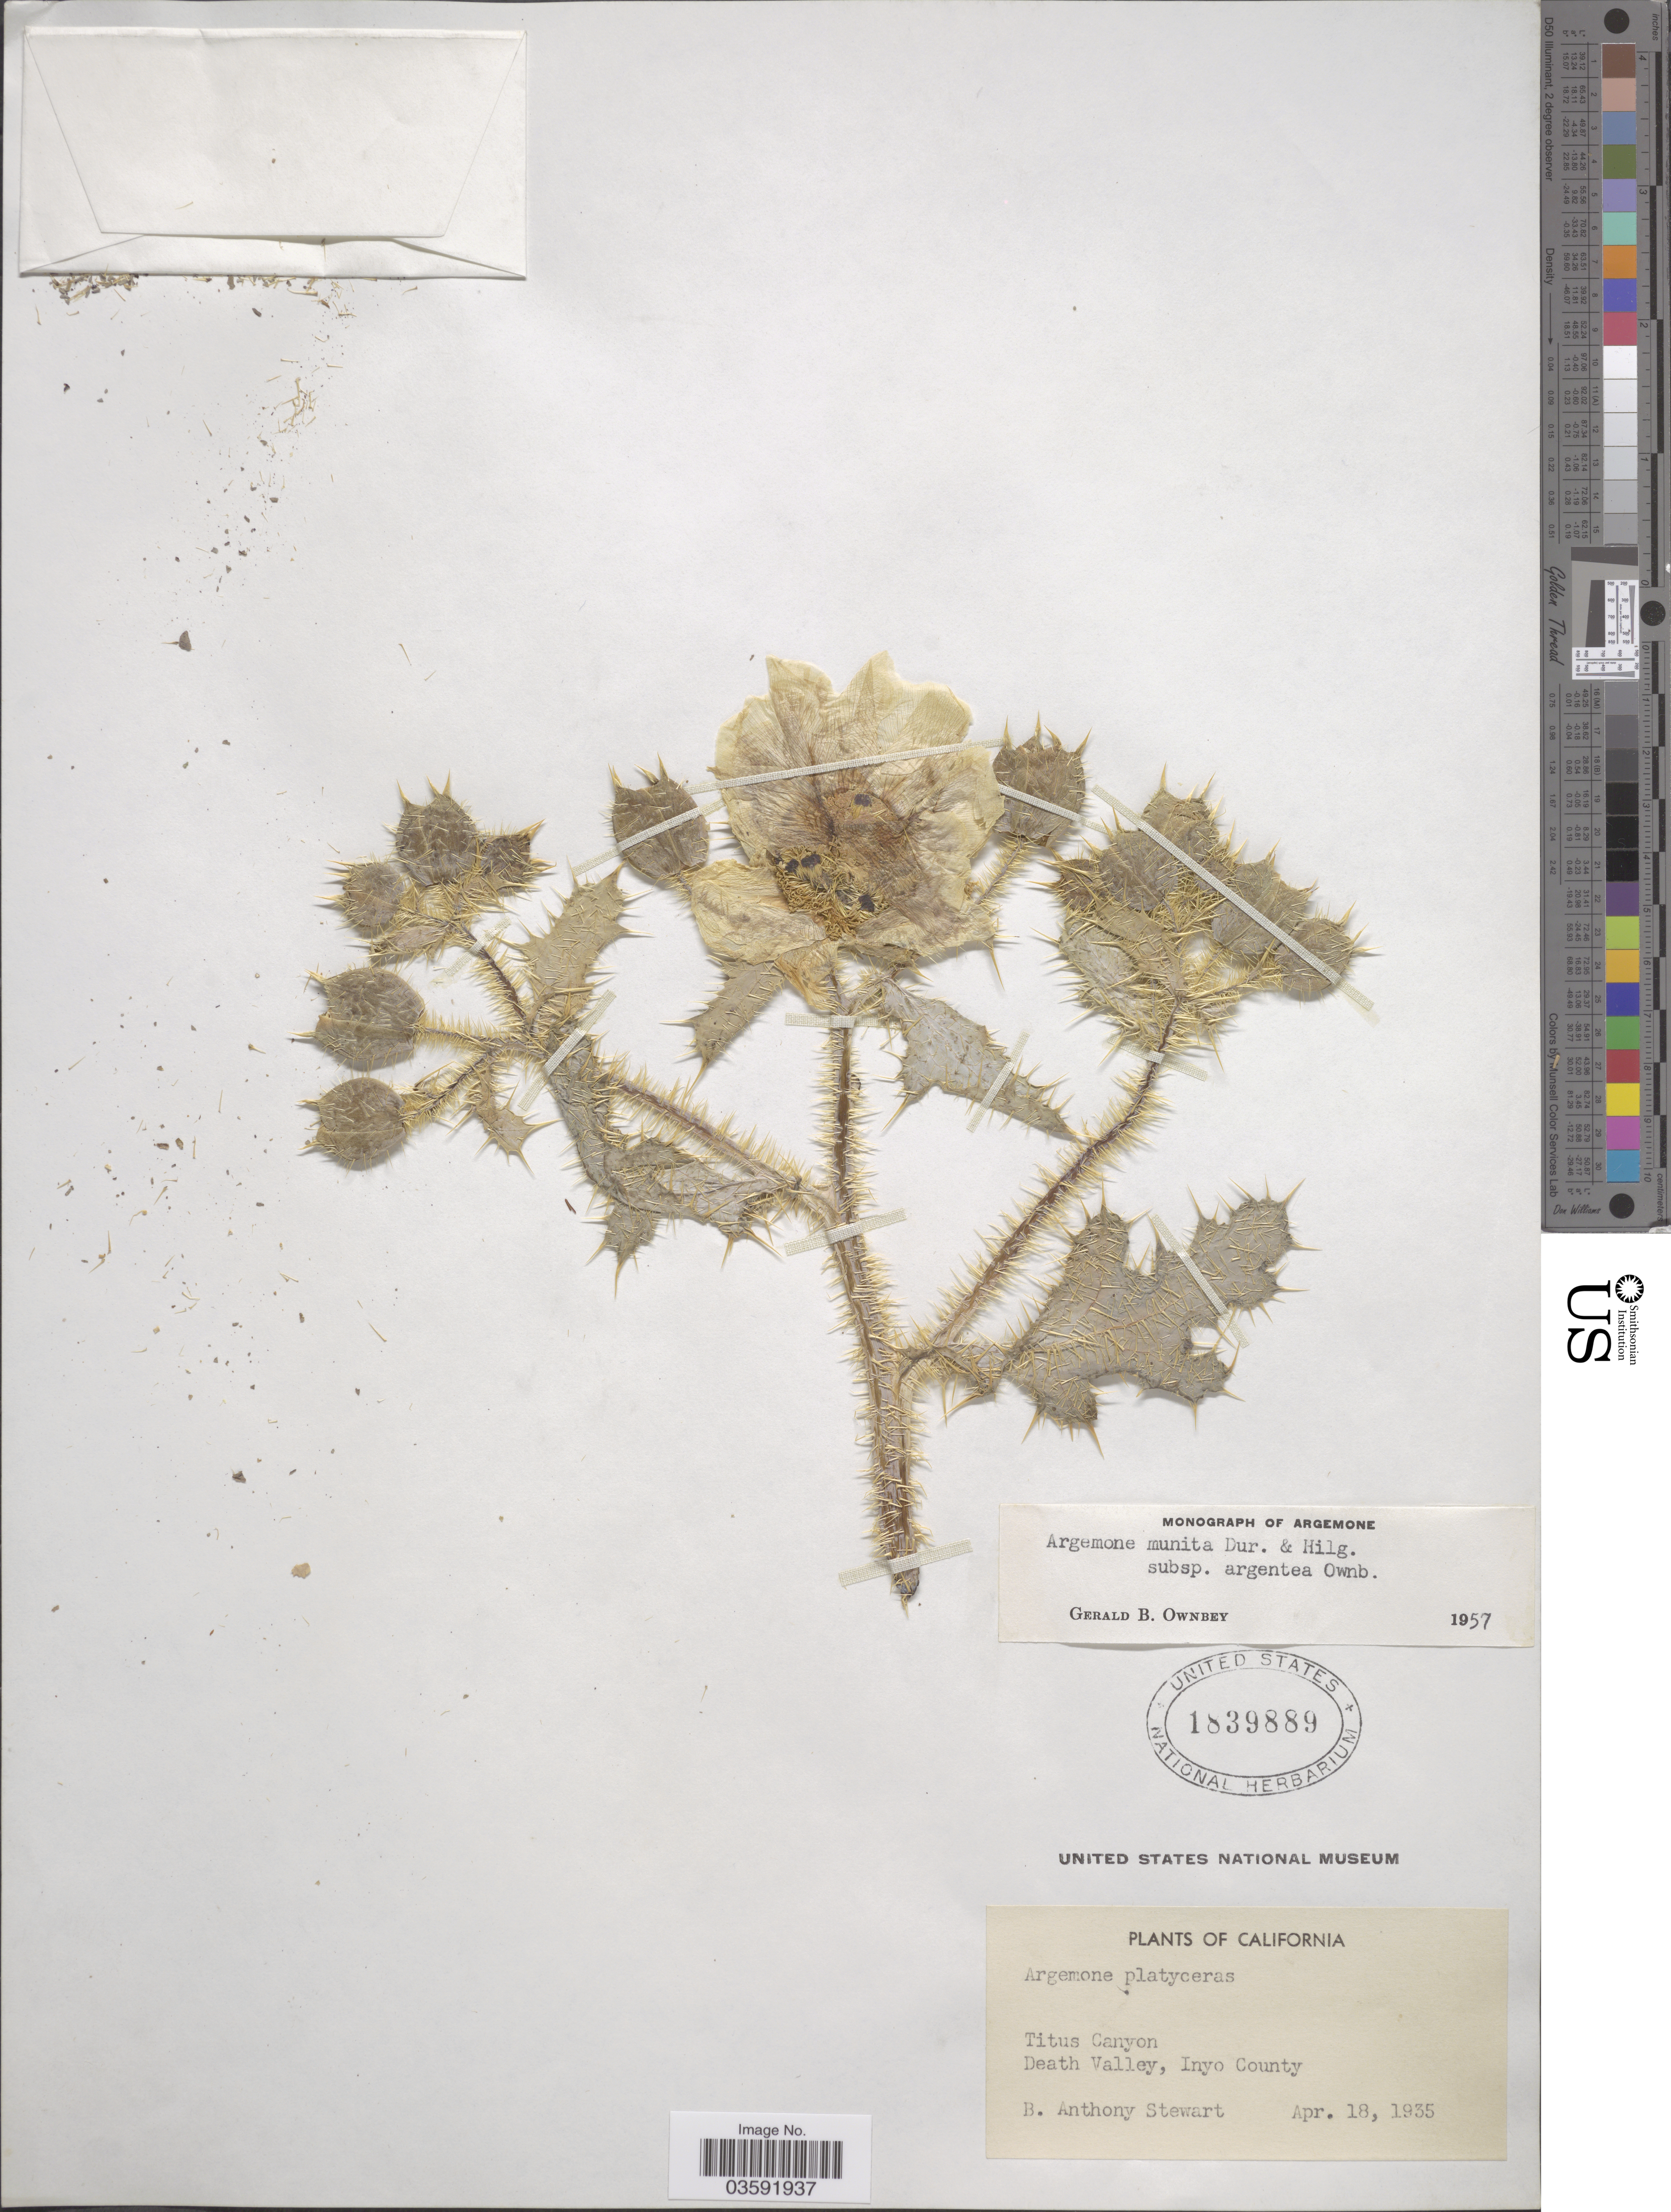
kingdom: Plantae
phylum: Tracheophyta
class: Magnoliopsida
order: Ranunculales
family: Papaveraceae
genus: Argemone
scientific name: Argemone munita subsp. argentea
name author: G.B. Ownbey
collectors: B. Stewart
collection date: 1935-04-18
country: United States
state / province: California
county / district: Inyo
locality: Titus Canyon. Death Valley, Inyo County.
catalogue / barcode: US 1839889